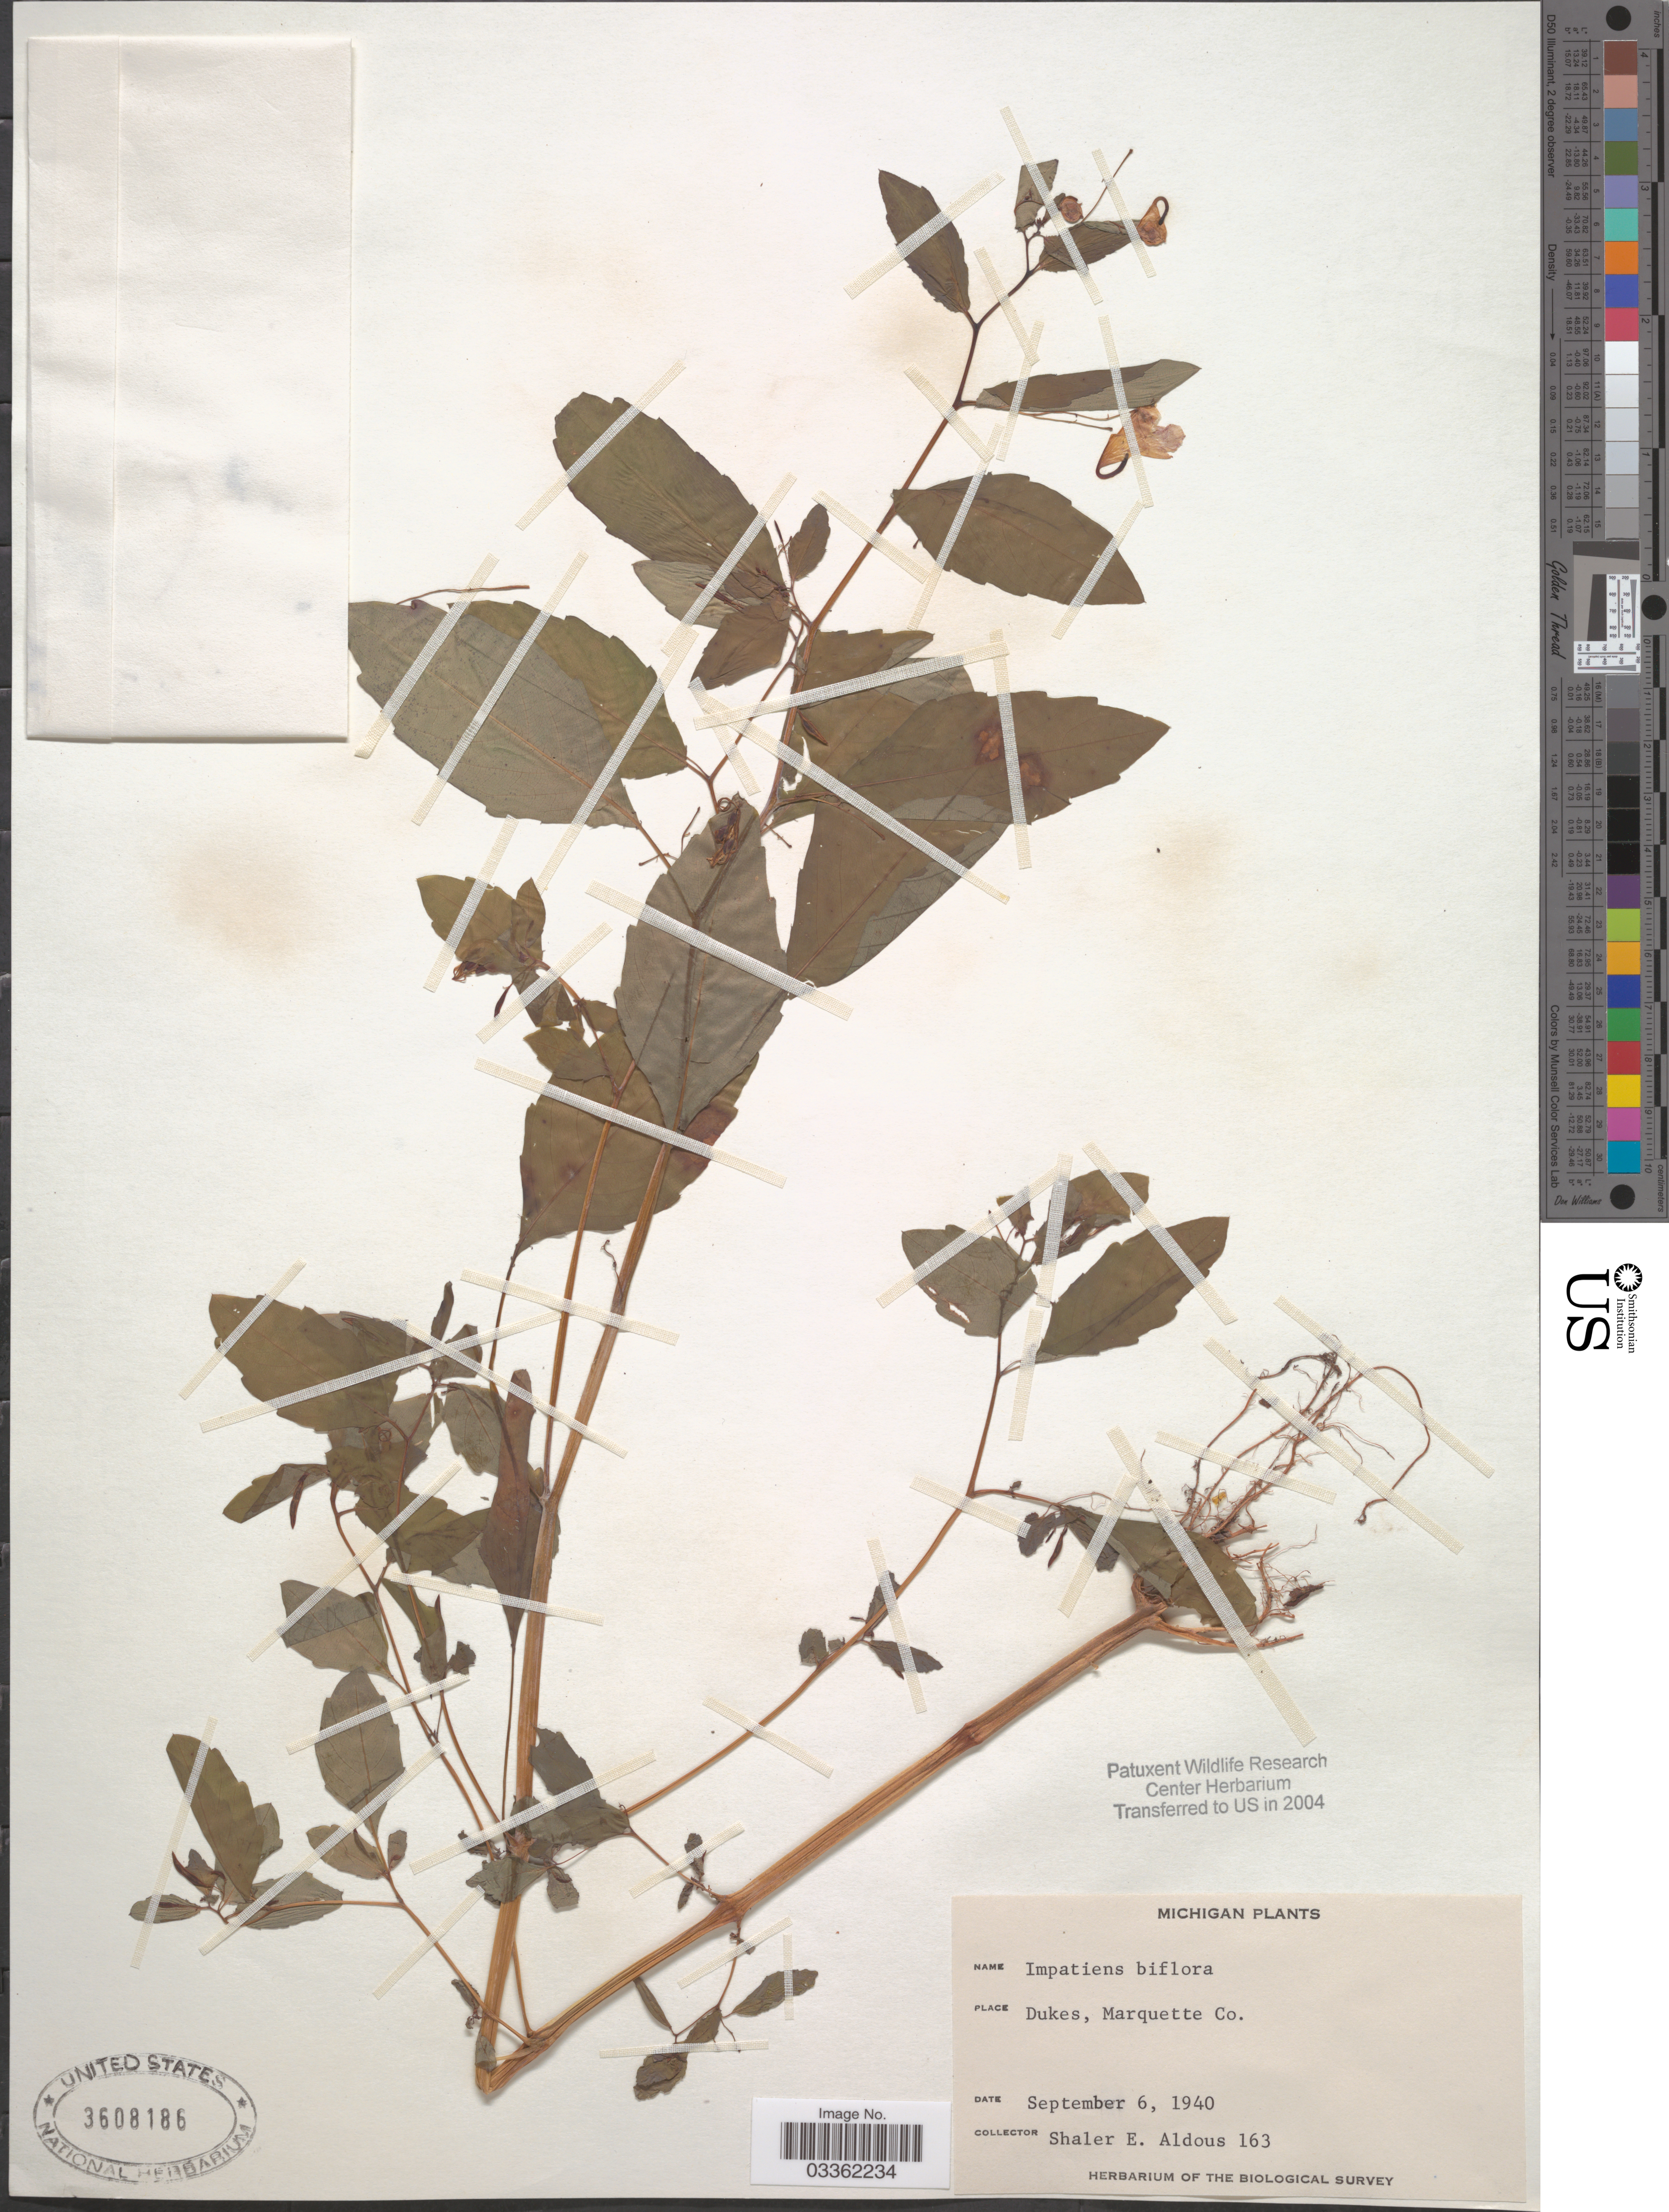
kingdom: Plantae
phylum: Tracheophyta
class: Magnoliopsida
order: Ericales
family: Balsaminaceae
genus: Impatiens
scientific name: Impatiens capensis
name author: Meerb.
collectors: S. Aldous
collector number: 163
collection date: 1940-09-06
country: United States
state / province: Michigan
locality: Dukes, Marquette Co.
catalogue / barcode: US 3608186